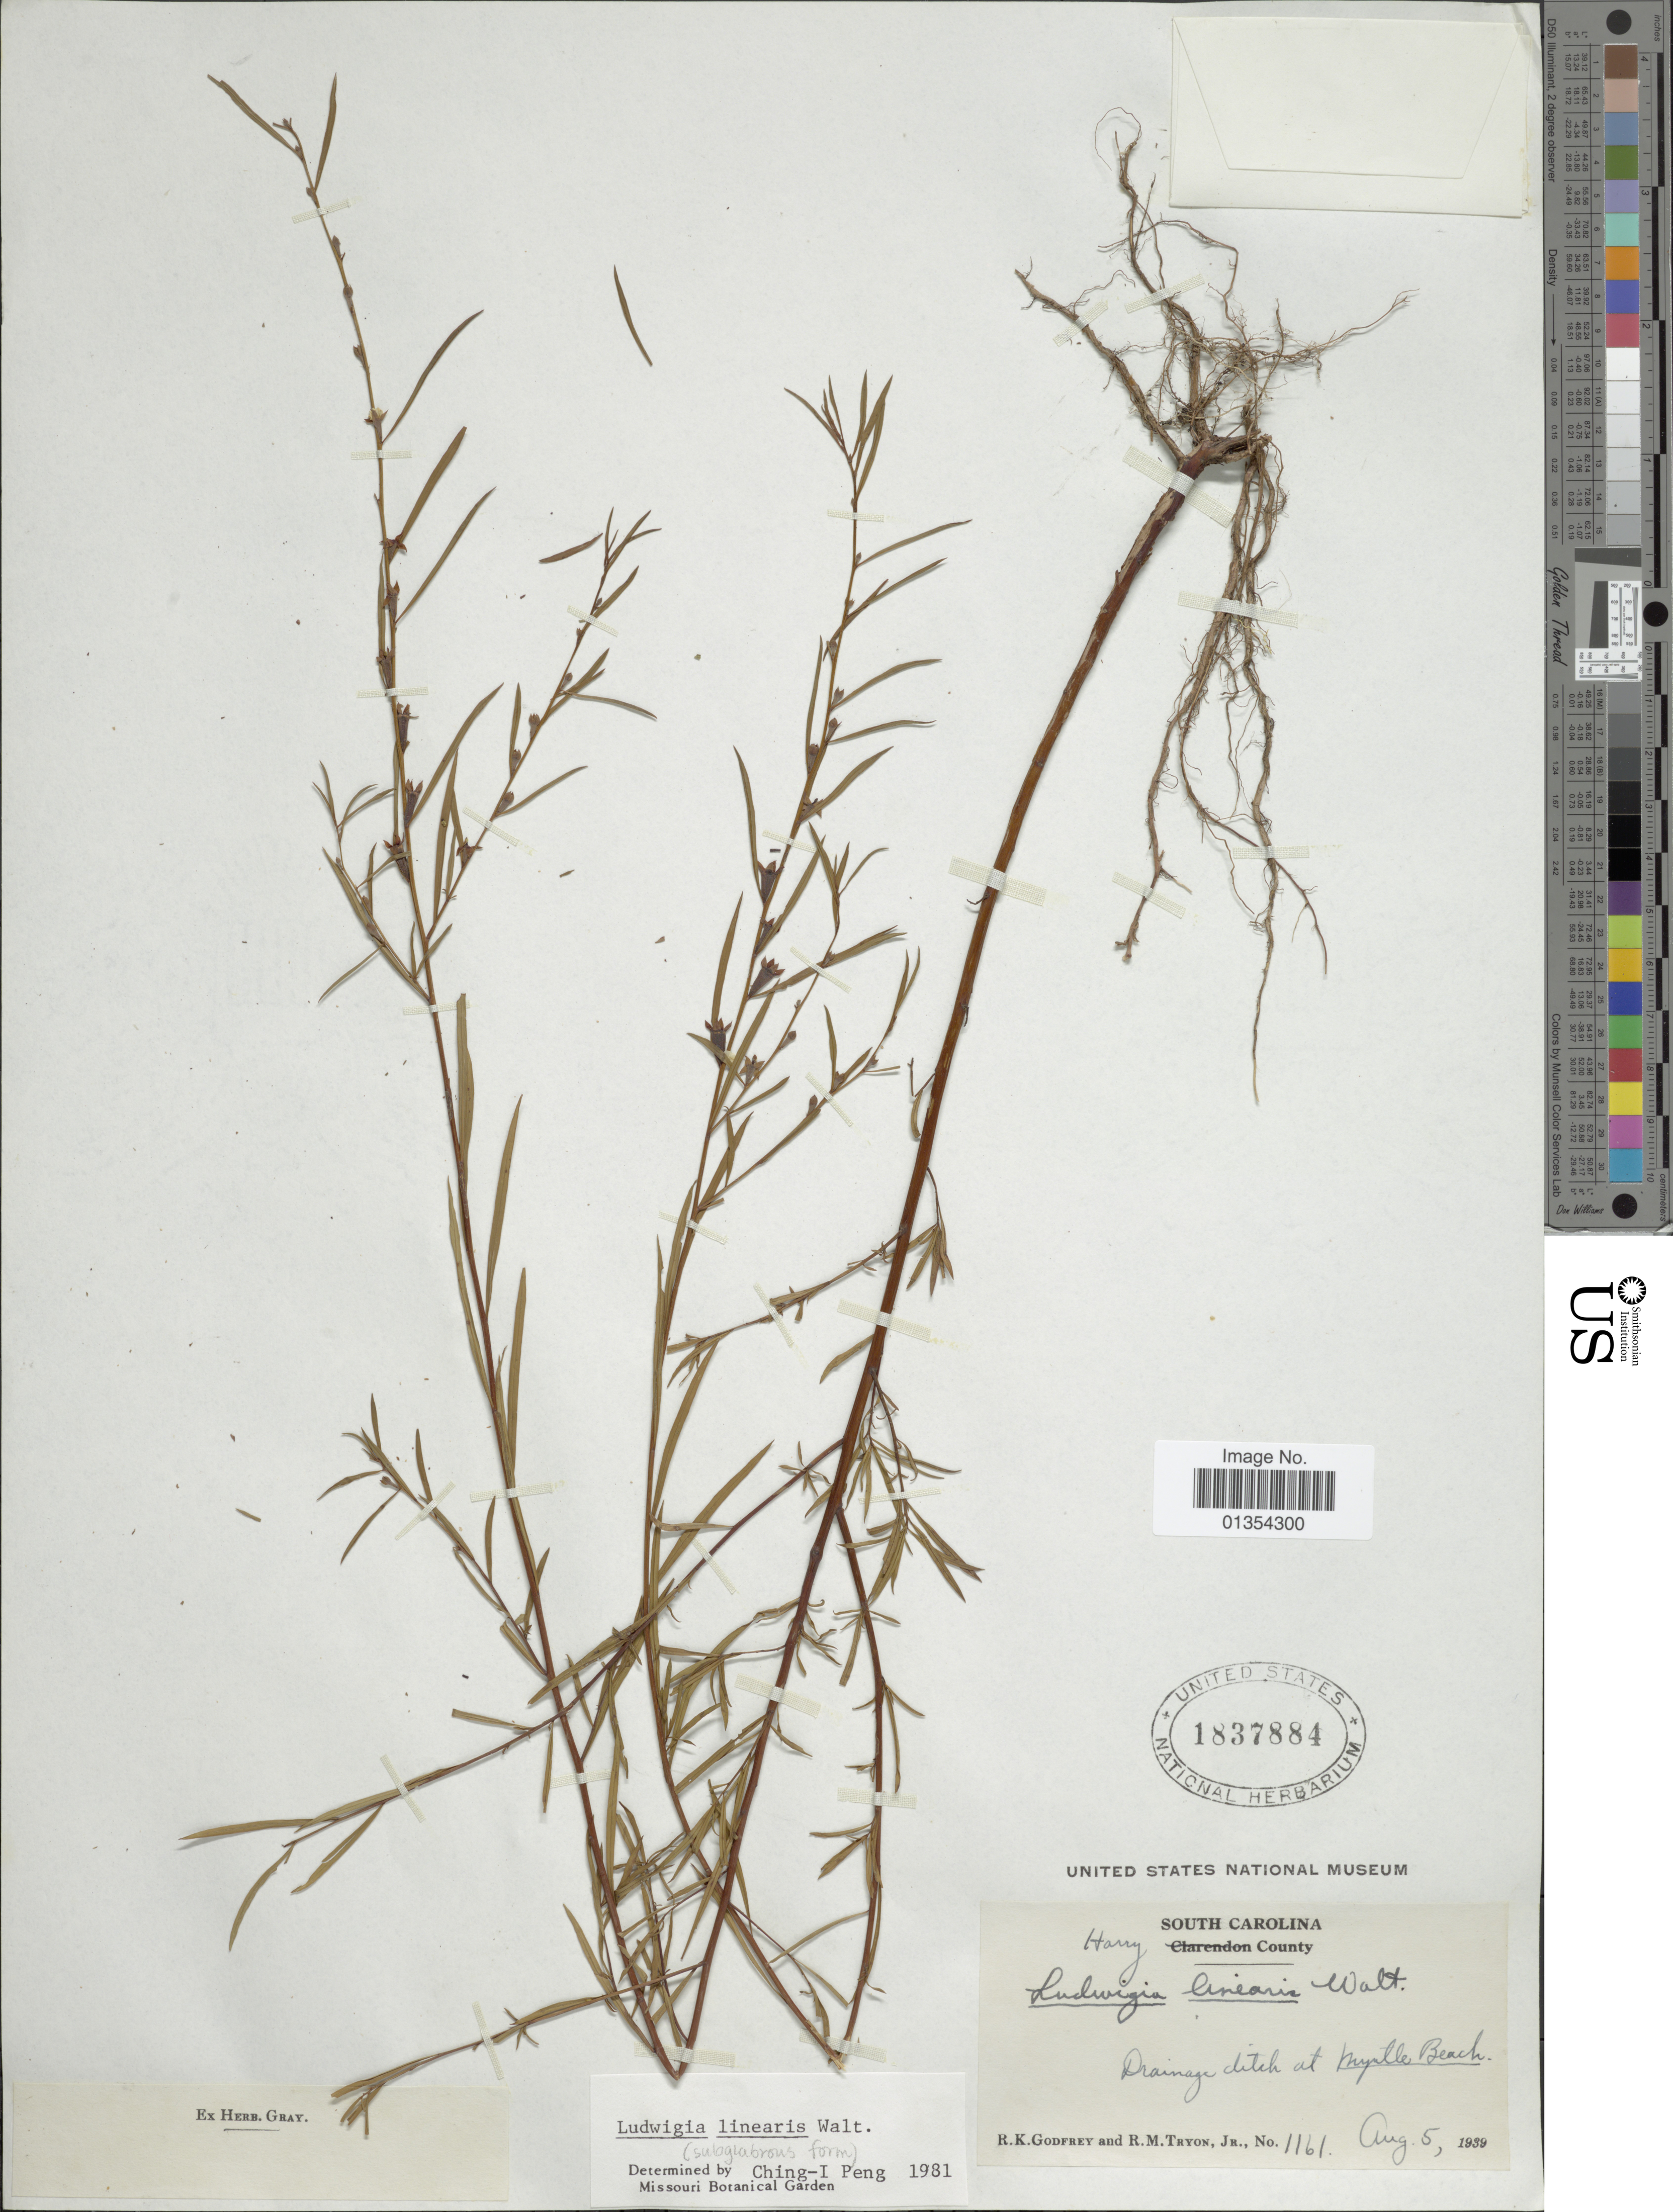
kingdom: Plantae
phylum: Tracheophyta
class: Magnoliopsida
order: Myrtales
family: Onagraceae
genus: Ludwigia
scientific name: Ludwigia linearis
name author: Walter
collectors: R. K. Godfrey & R. M. Tryon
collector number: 1161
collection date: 1939-08-05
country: United States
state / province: South Carolina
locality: Horry County, Drainage ditch at Myrtle Beach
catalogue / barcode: US 1837884